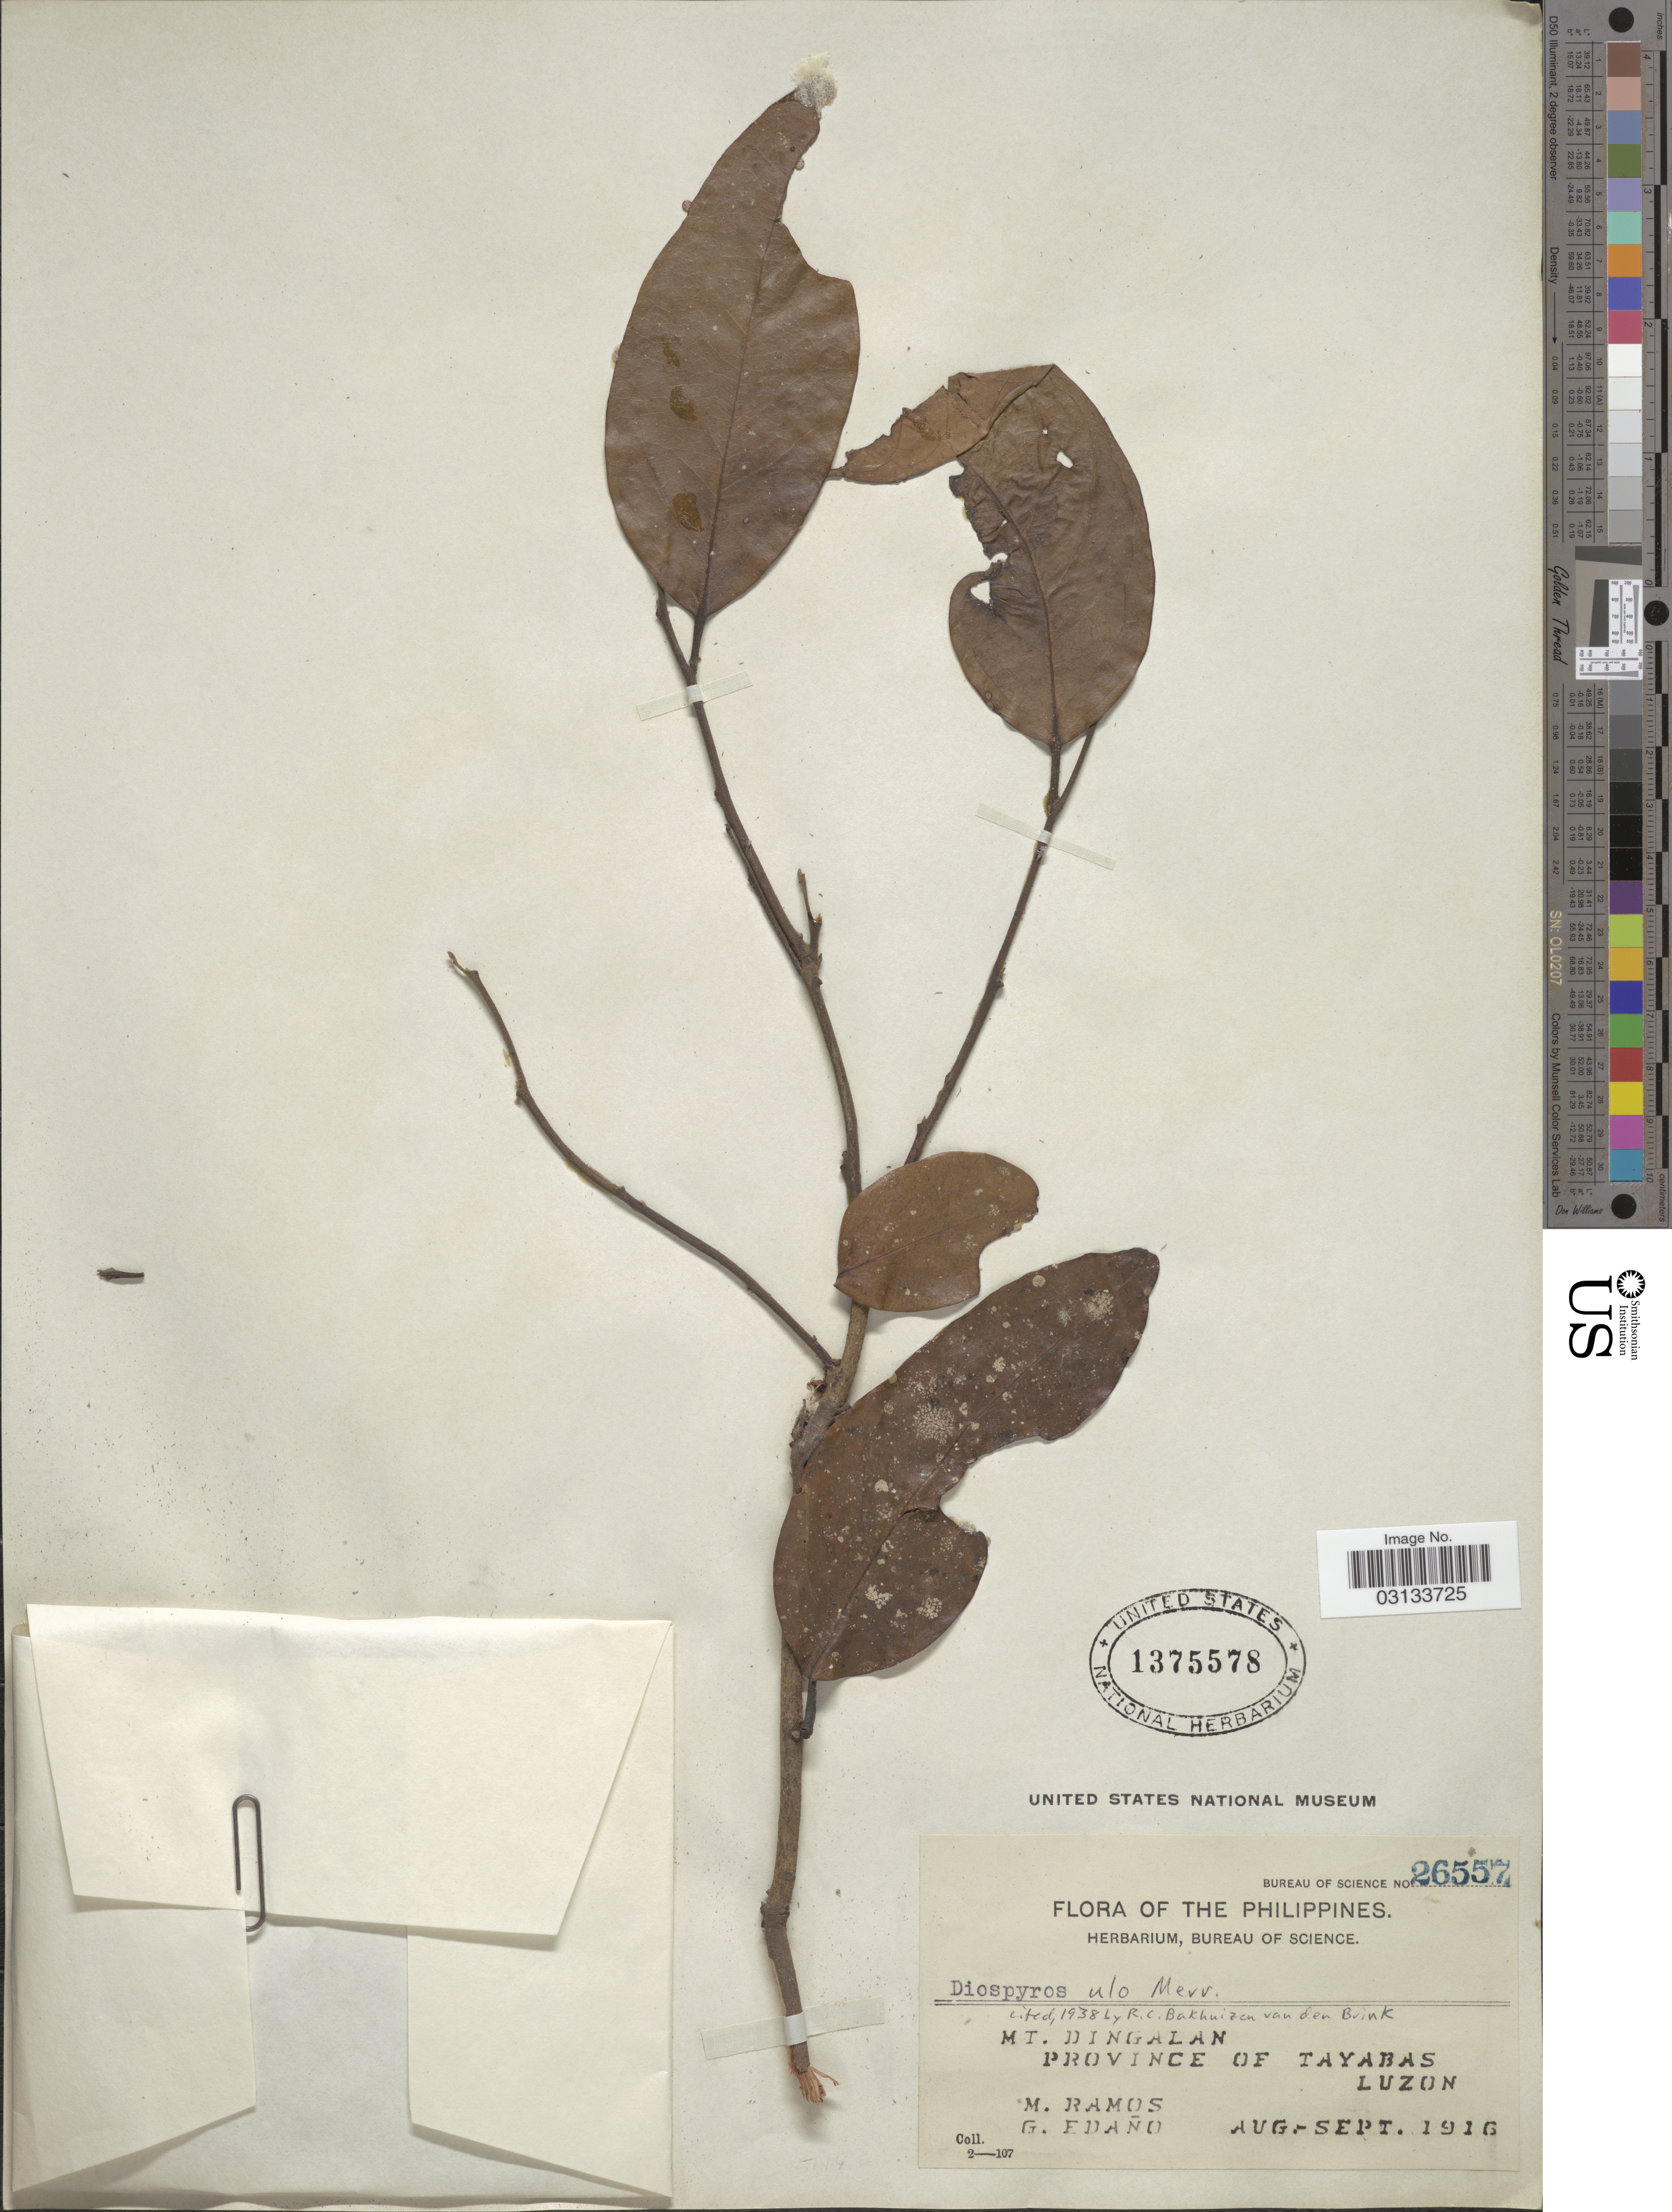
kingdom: Plantae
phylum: Tracheophyta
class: Magnoliopsida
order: Ericales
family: Ebenaceae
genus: Diospyros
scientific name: Diospyros ulo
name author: Merr.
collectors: M. Ramos & G. Edaño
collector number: Bureau of Science 26557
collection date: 1916-08/1916-09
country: Philippines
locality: Mt. Dingalan. Province of Tayabas. Luzon.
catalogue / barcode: US 1375578